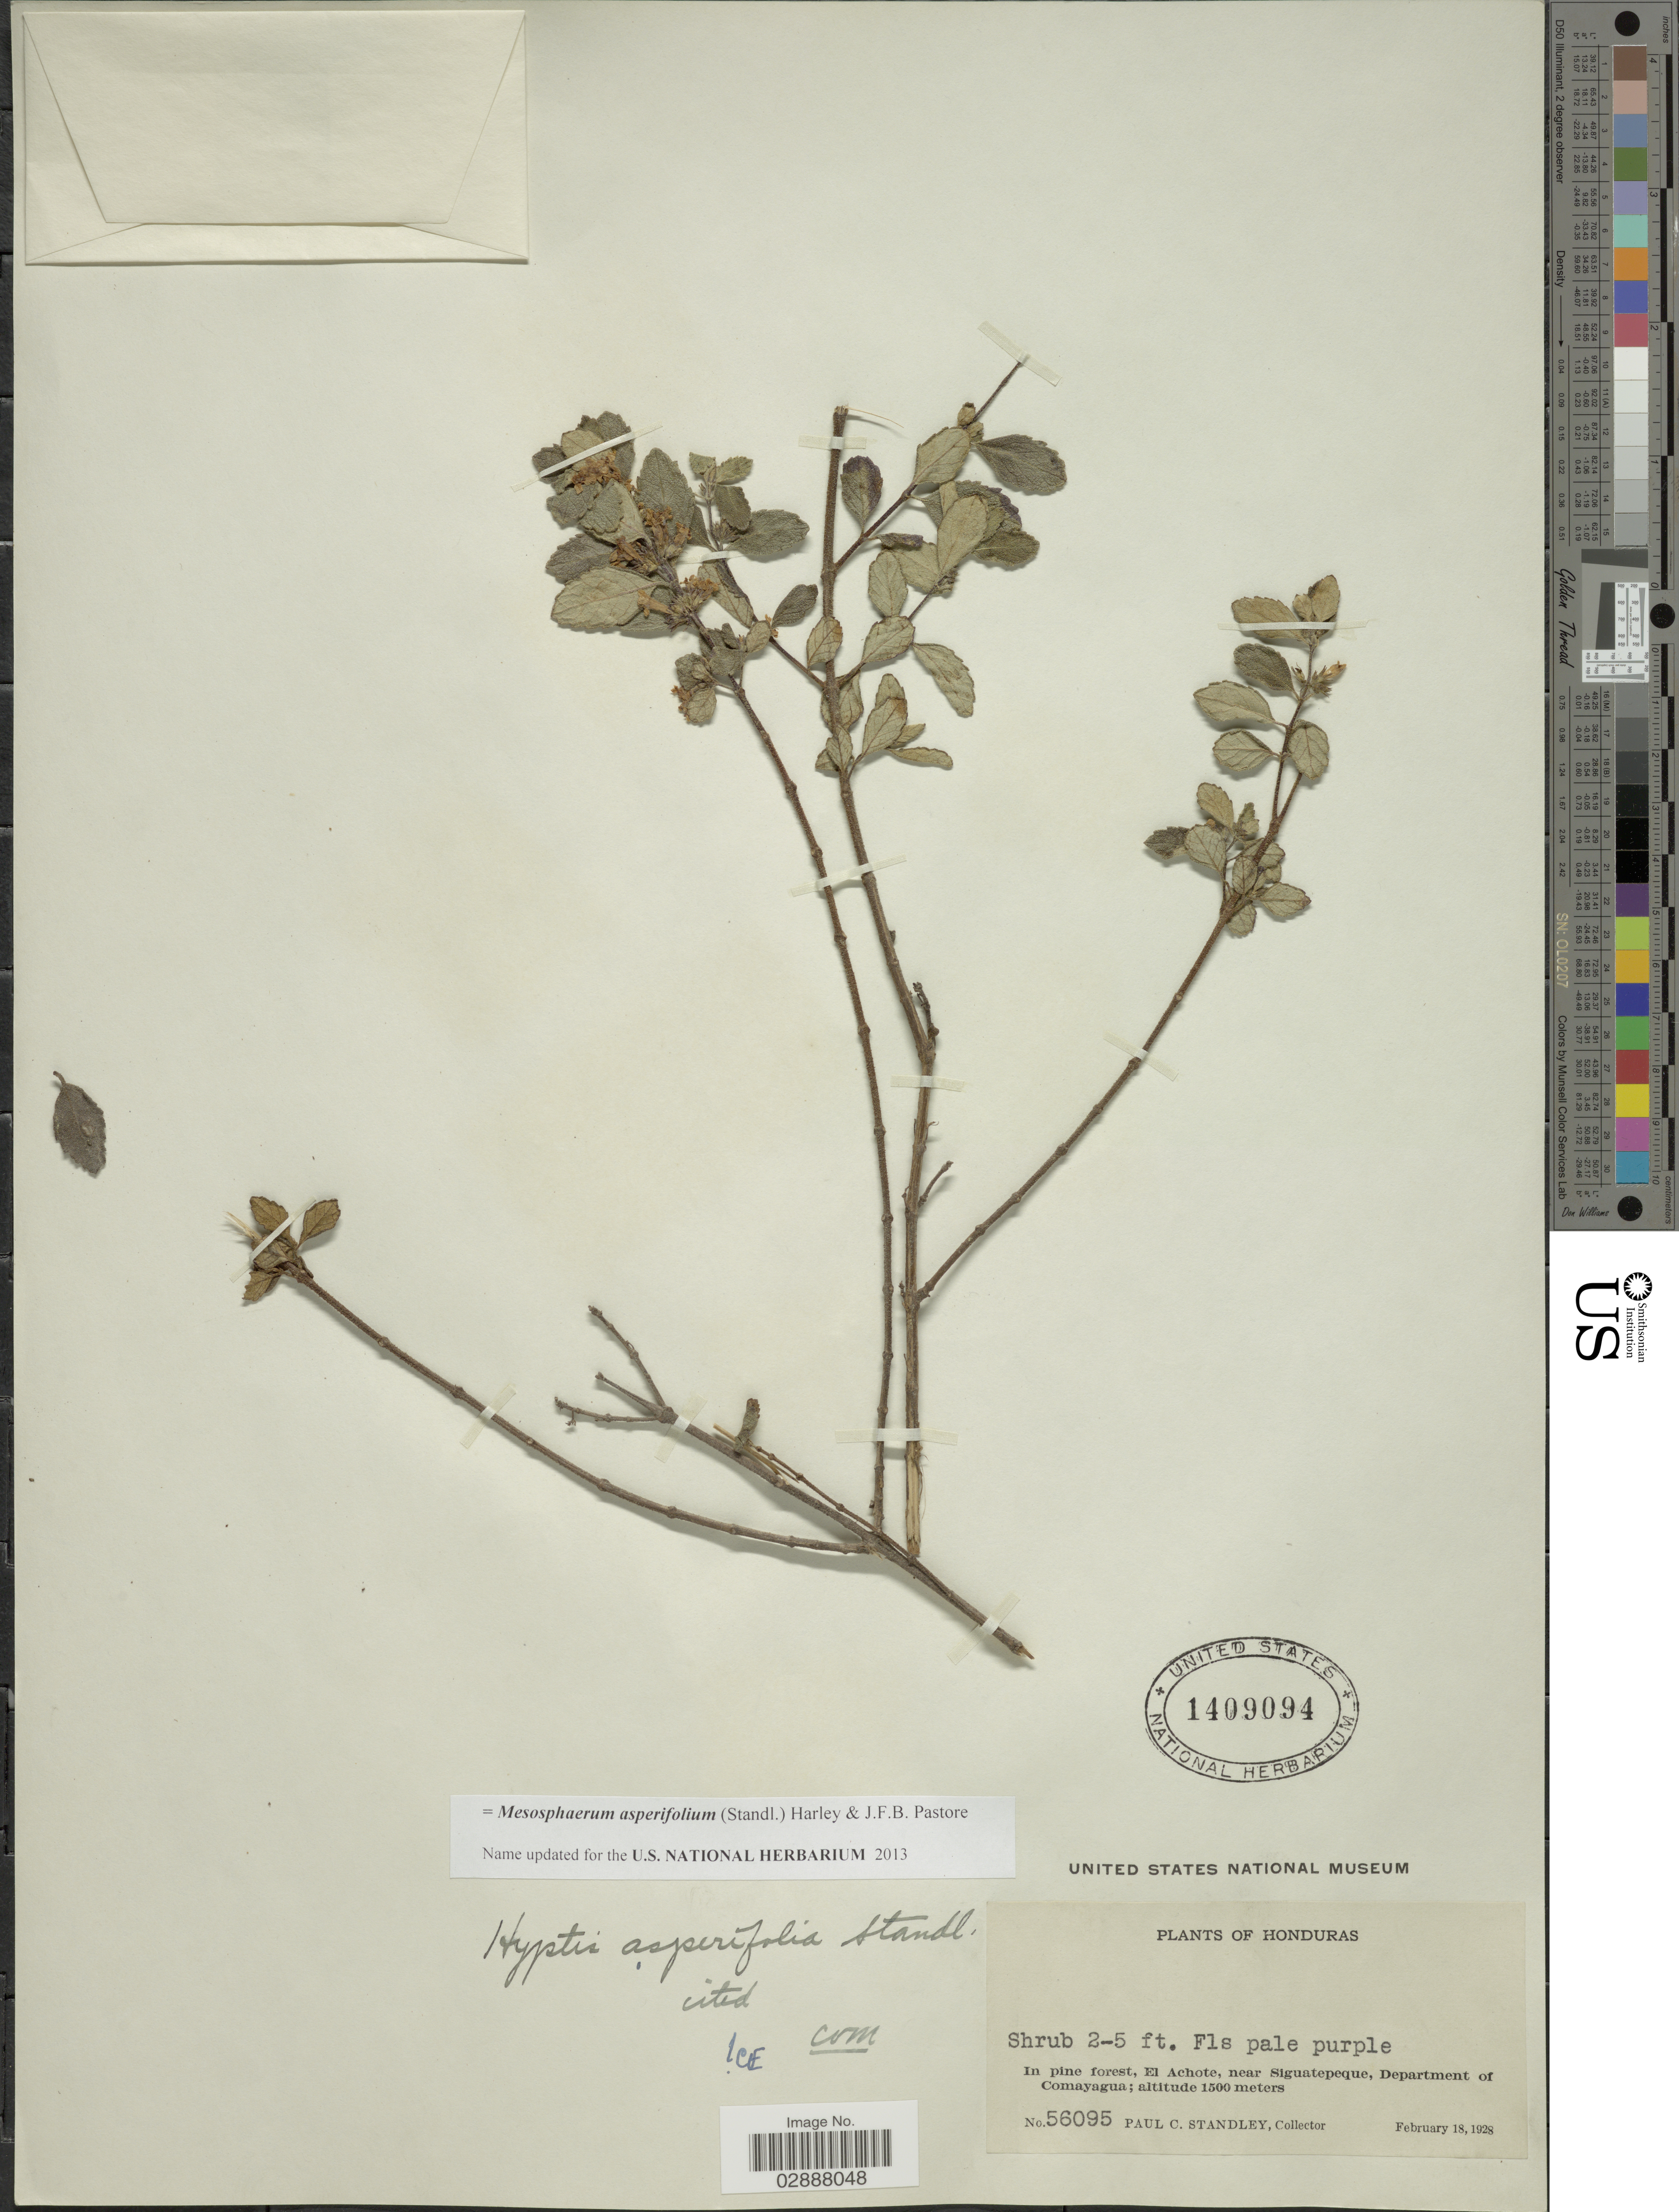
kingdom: Plantae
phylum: Tracheophyta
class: Magnoliopsida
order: Lamiales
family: Lamiaceae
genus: Mesosphaerum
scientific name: Mesosphaerum asperifolium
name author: (Standl.) Harley & J.F.B. Pastore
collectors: P. C. Standley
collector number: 56095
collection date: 1928-02-18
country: Honduras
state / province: Comayagua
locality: In pine forest; El Achote, near Siguatepeque, Department of Comayagua.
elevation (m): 1500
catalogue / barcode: US 1409094